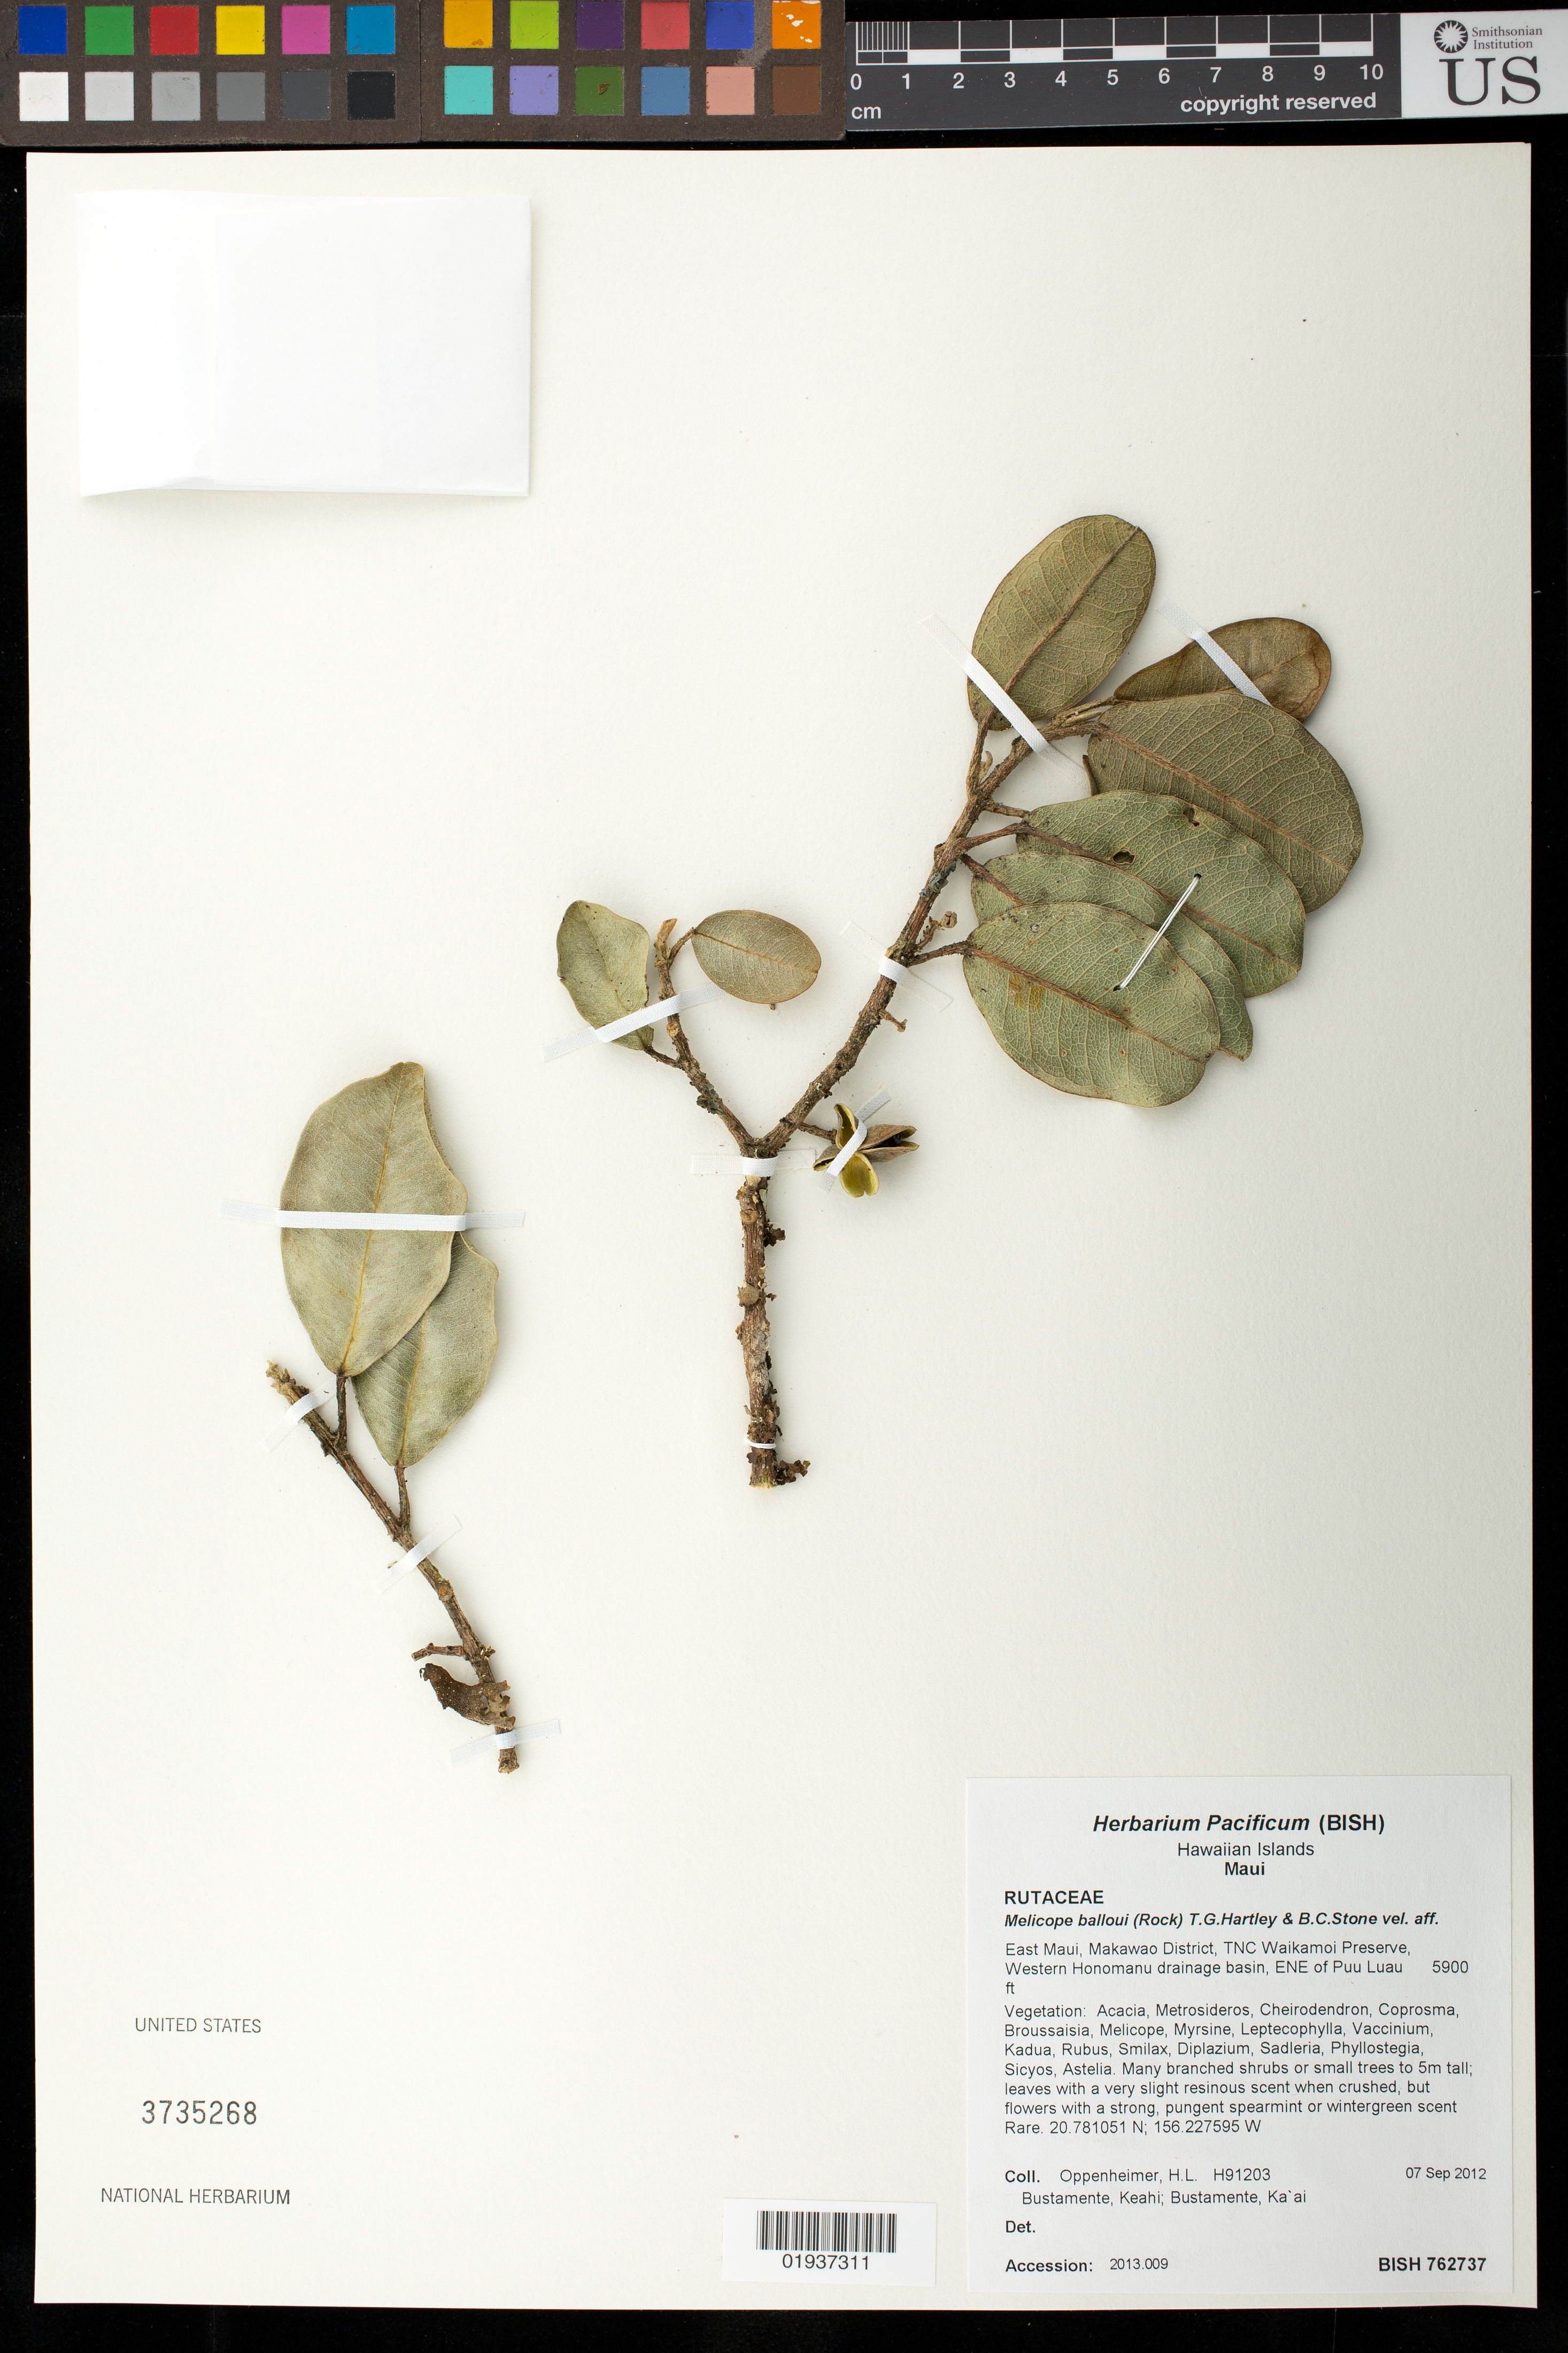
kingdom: Plantae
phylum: Tracheophyta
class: Magnoliopsida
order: Sapindales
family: Rutaceae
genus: Melicope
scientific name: Melicope balloui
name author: (Rock) T.G. Hartley & B.C. Stone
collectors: H. L. Oppenheimer & K. M. Bustamente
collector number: H91203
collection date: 2012-09-07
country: United States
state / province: Hawaii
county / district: Maui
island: Maui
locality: East Maui, Makawao District, TNC Waikamoi Preserve, Western Honomanu drainage basin, ENE of Puu Luau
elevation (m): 1798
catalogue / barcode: US 3735268